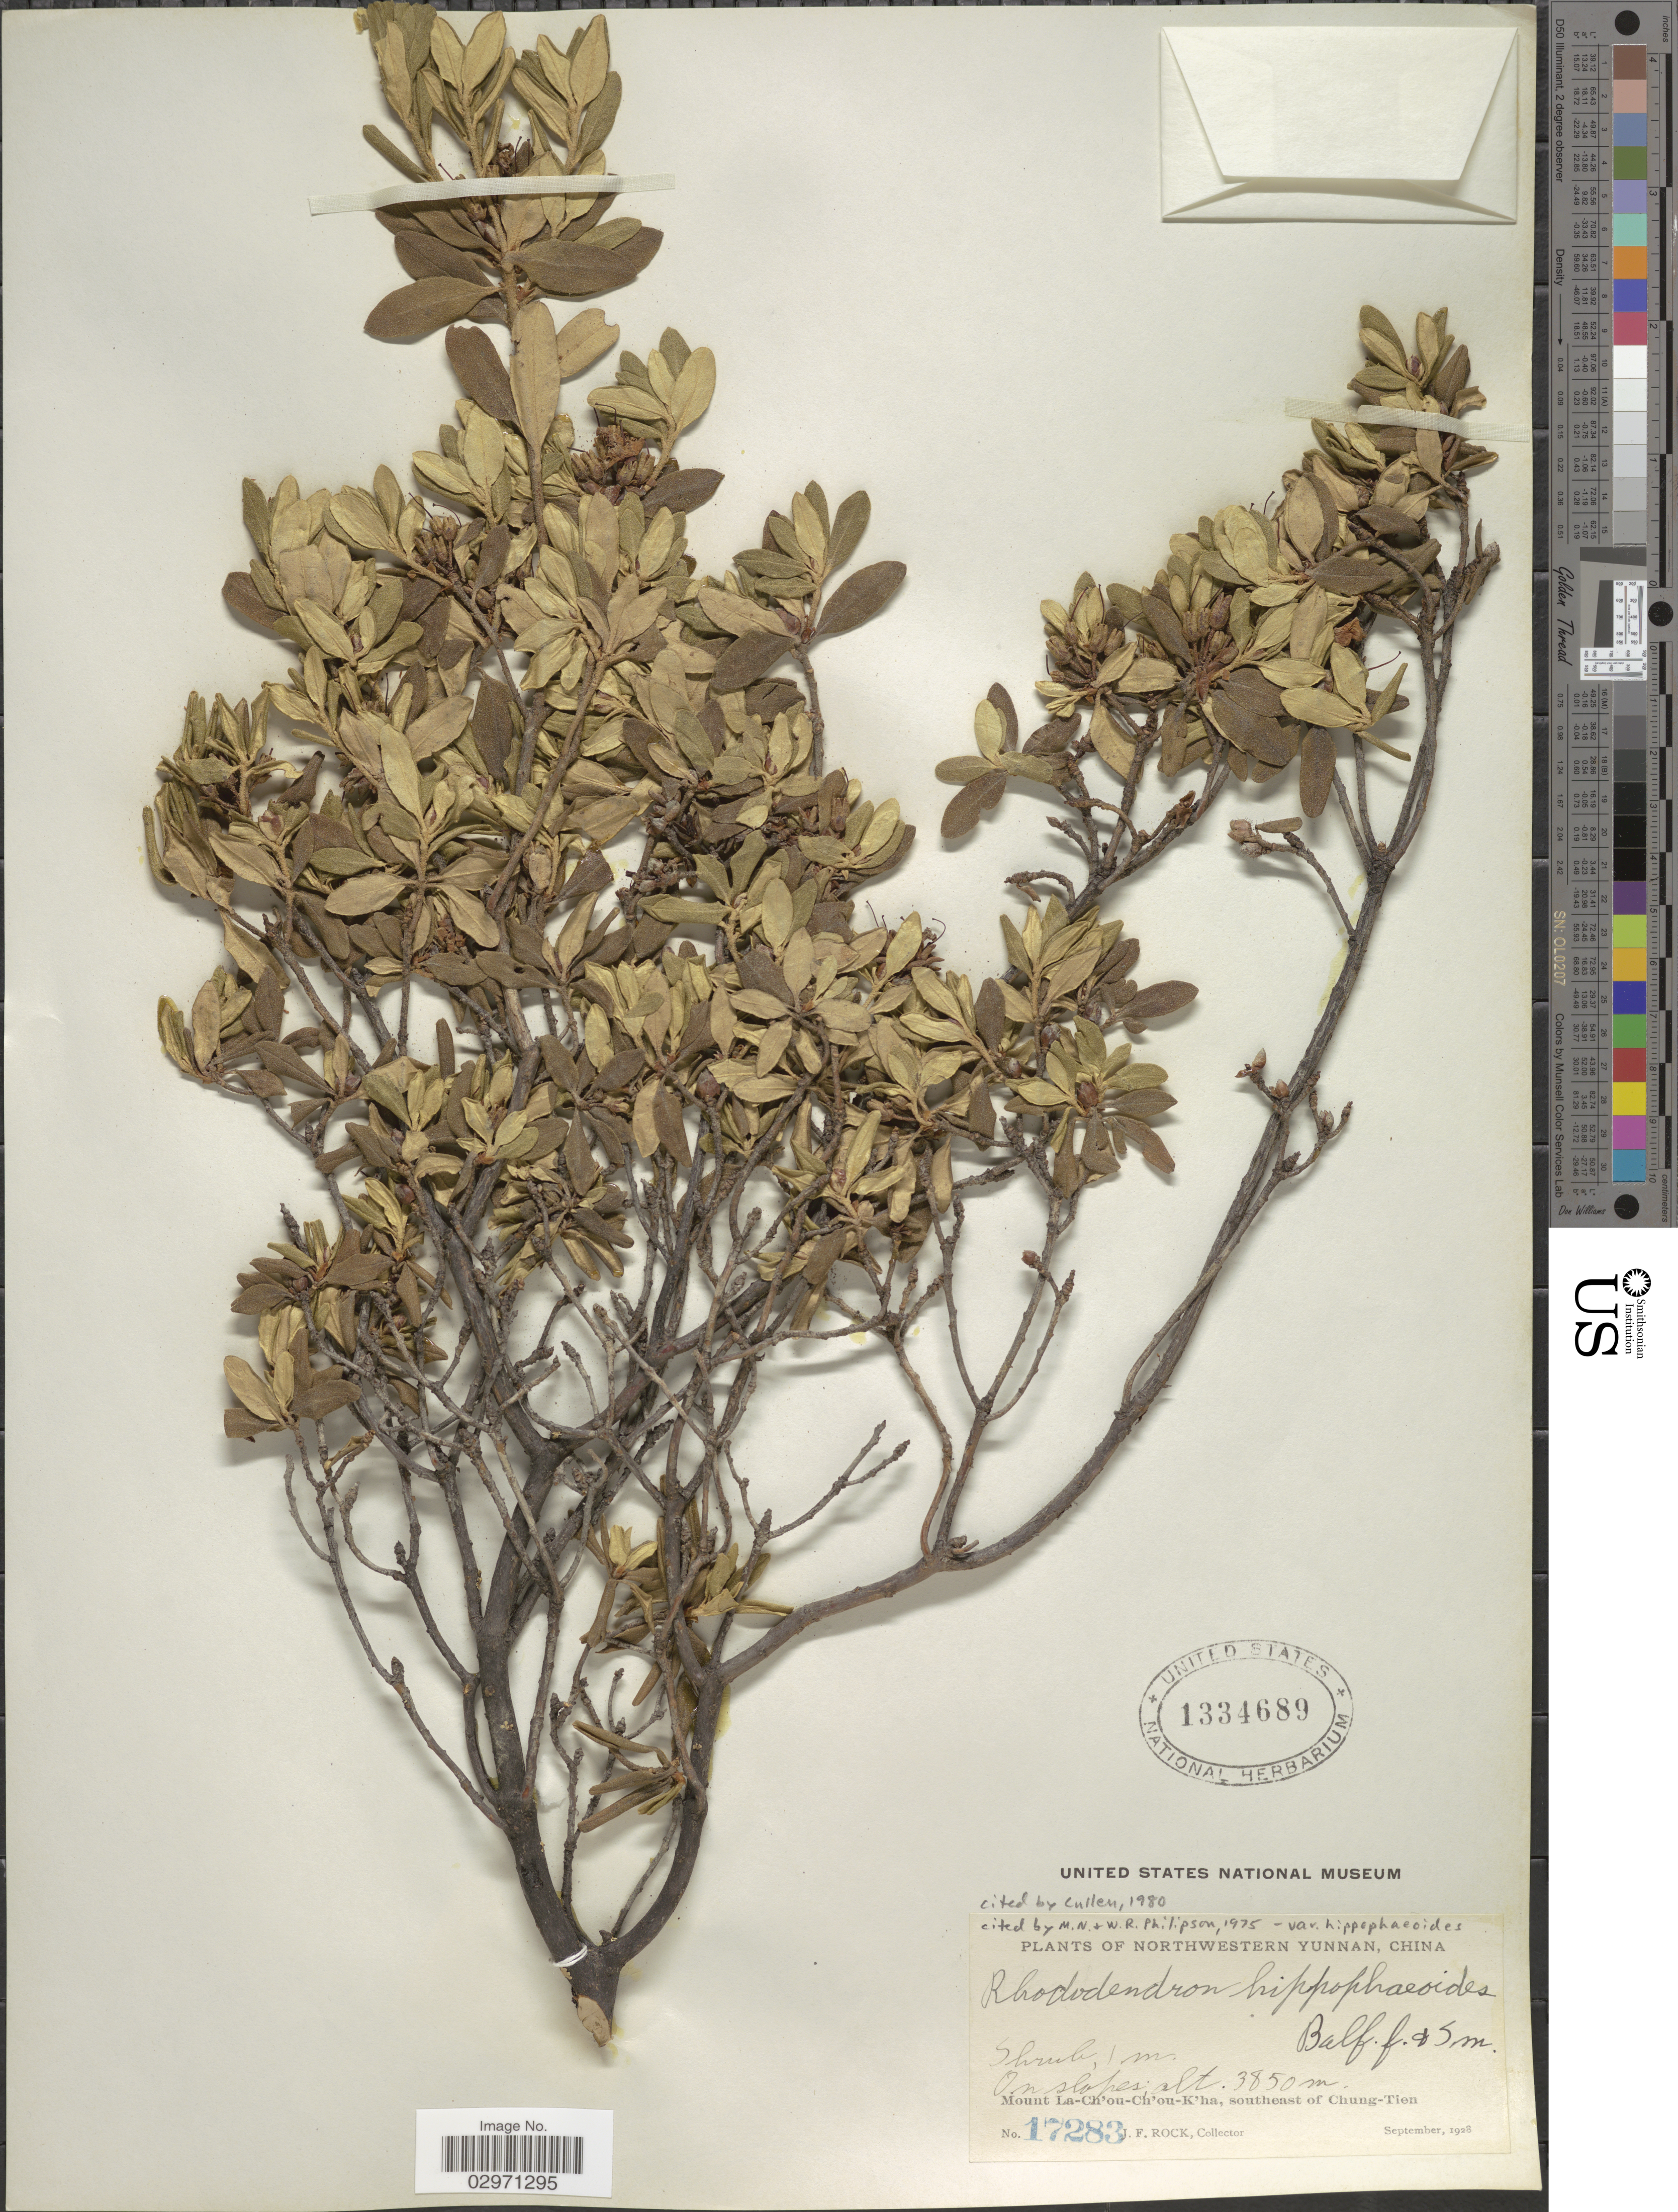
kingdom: Plantae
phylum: Tracheophyta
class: Magnoliopsida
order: Ericales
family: Ericaceae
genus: Rhododendron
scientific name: Rhododendron hippophaeoides var. hippophaeoides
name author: Balf. f. & W.W. Sm.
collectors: J. Rock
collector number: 17283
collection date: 1928-09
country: China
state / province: Yunnan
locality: Northwestern Yunnan. On slopes. Mount La-Ch'ou-Ch'ou-K'ha, southeast of Chung-Tien.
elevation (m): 3850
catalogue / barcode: US 1334689